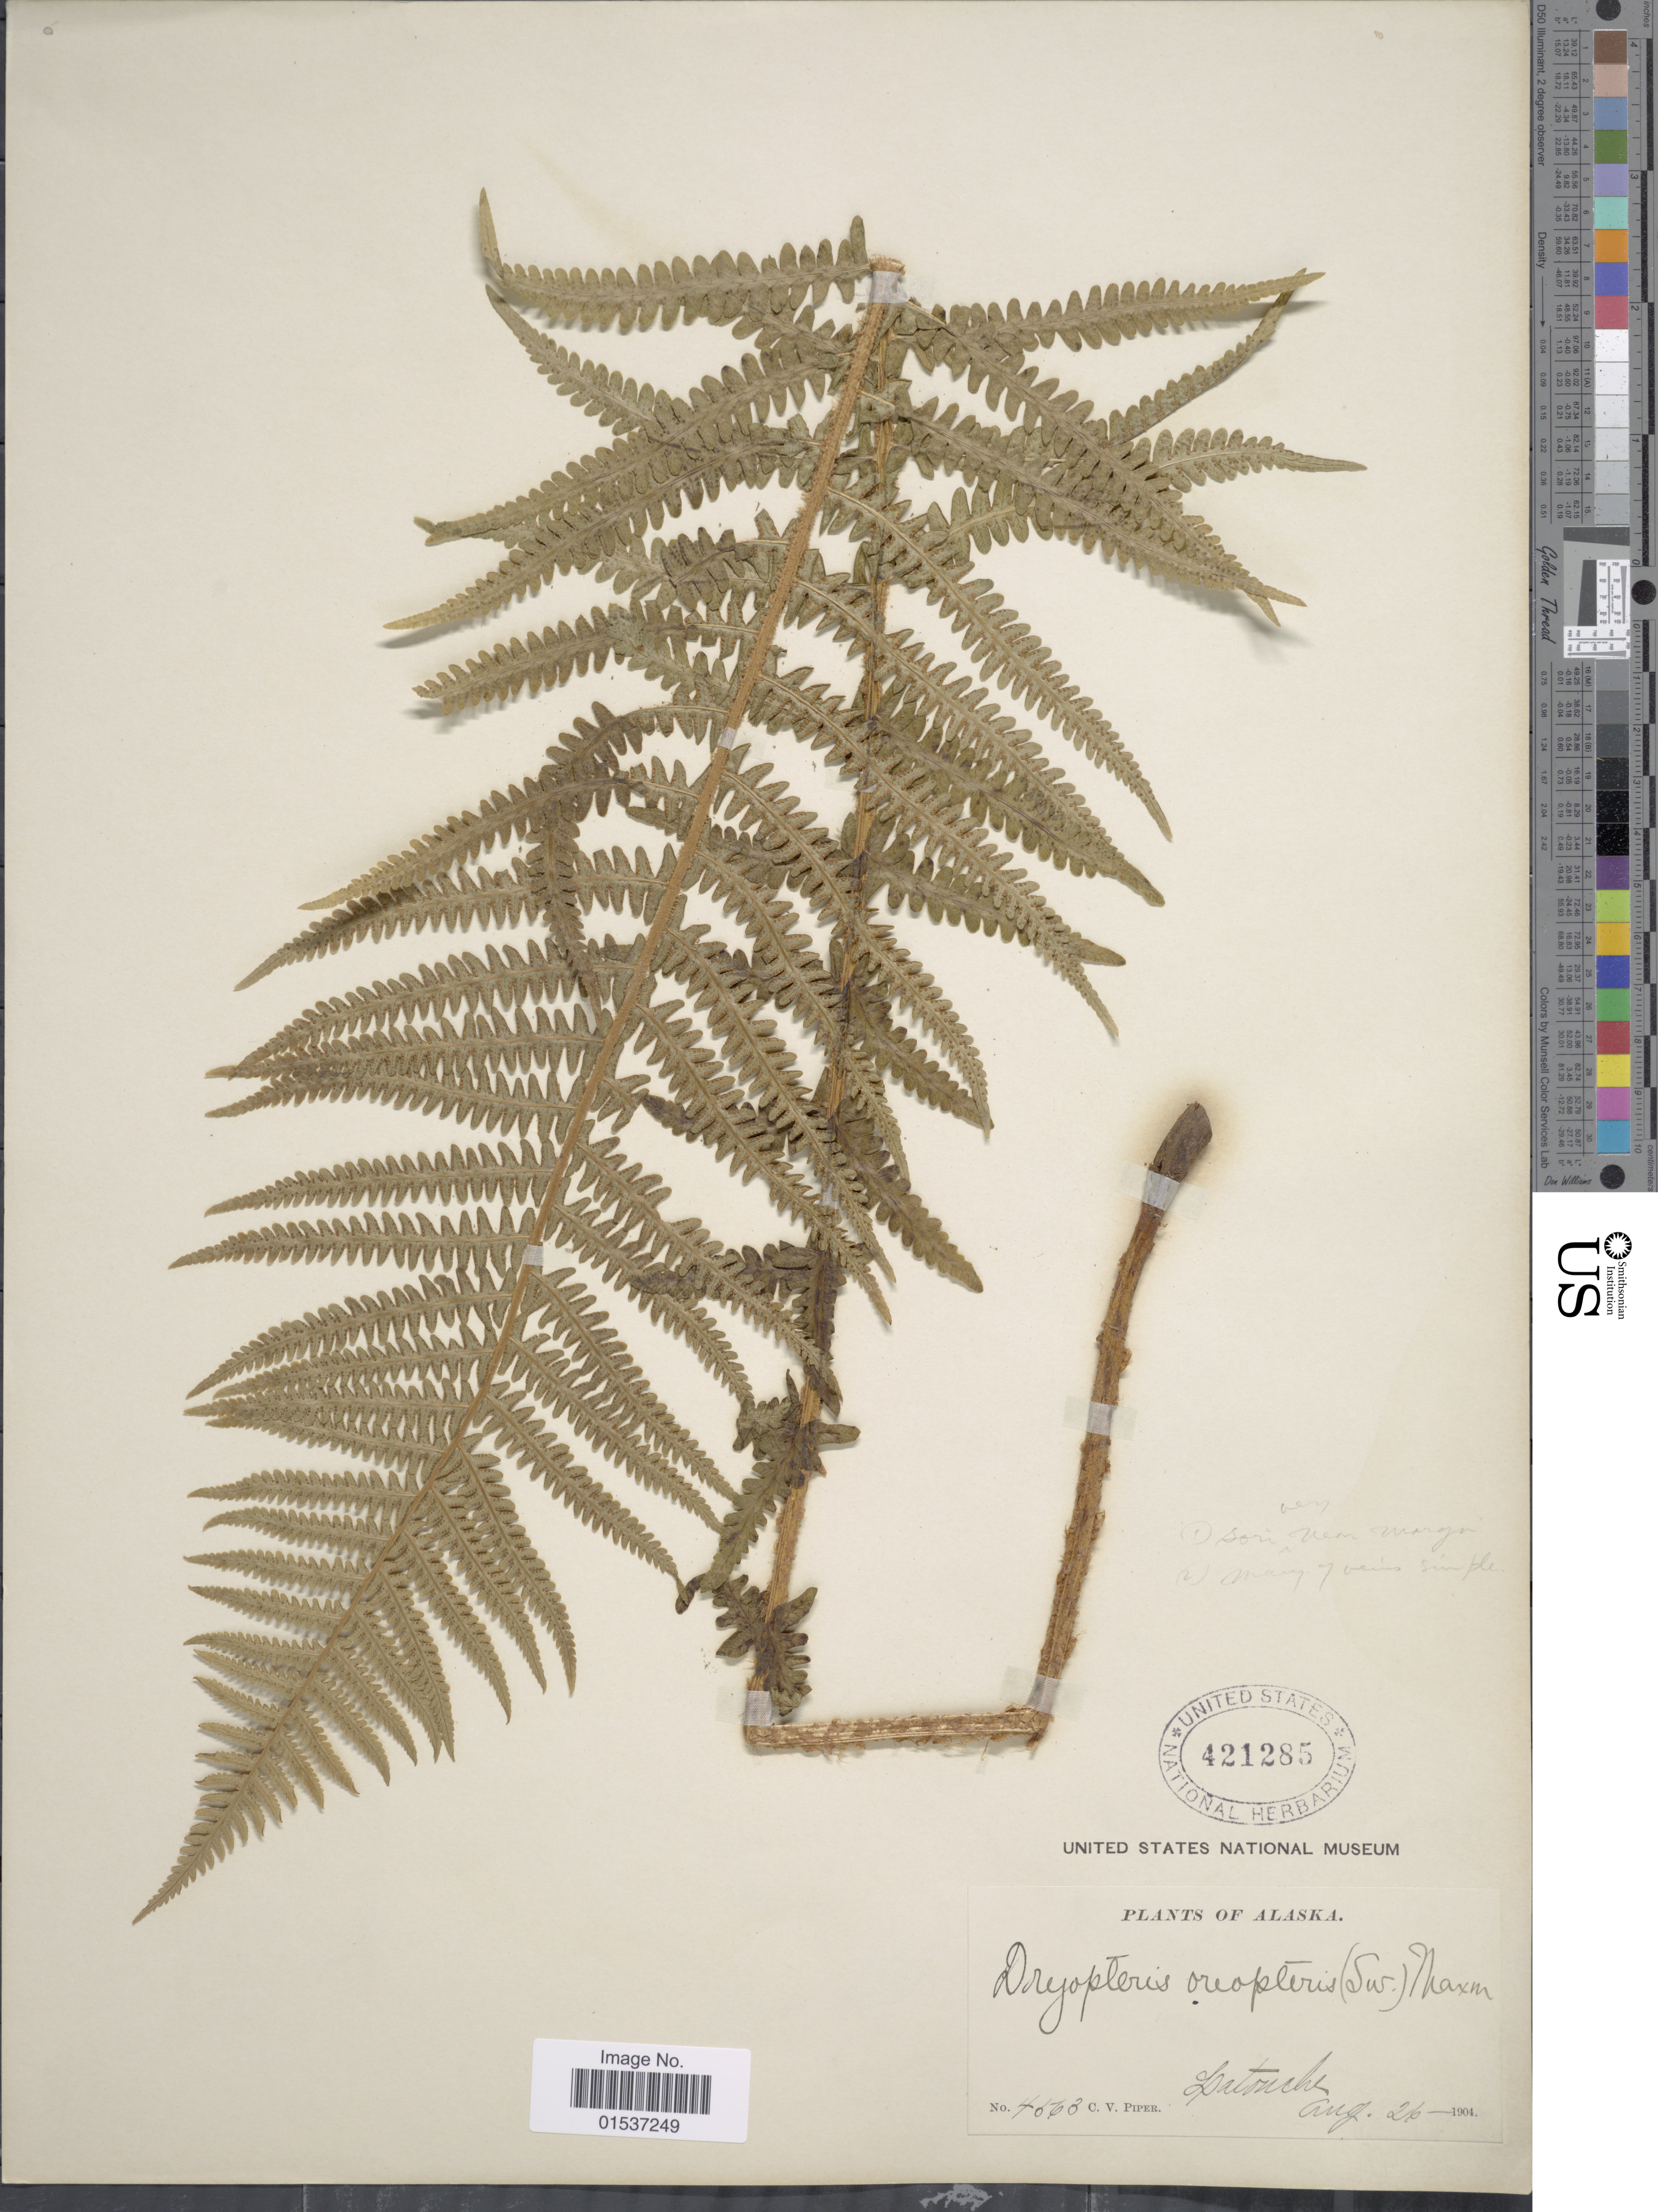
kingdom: Plantae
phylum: Tracheophyta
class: Polypodiopsida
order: Polypodiales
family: Thelypteridaceae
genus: Oreopteris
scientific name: Oreopteris quelpartensis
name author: (Christ) Holub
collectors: C. V. Piper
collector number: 4563*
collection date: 1904-08-26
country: United States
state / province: Alaska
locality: Alaska, Latouche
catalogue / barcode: US 421285